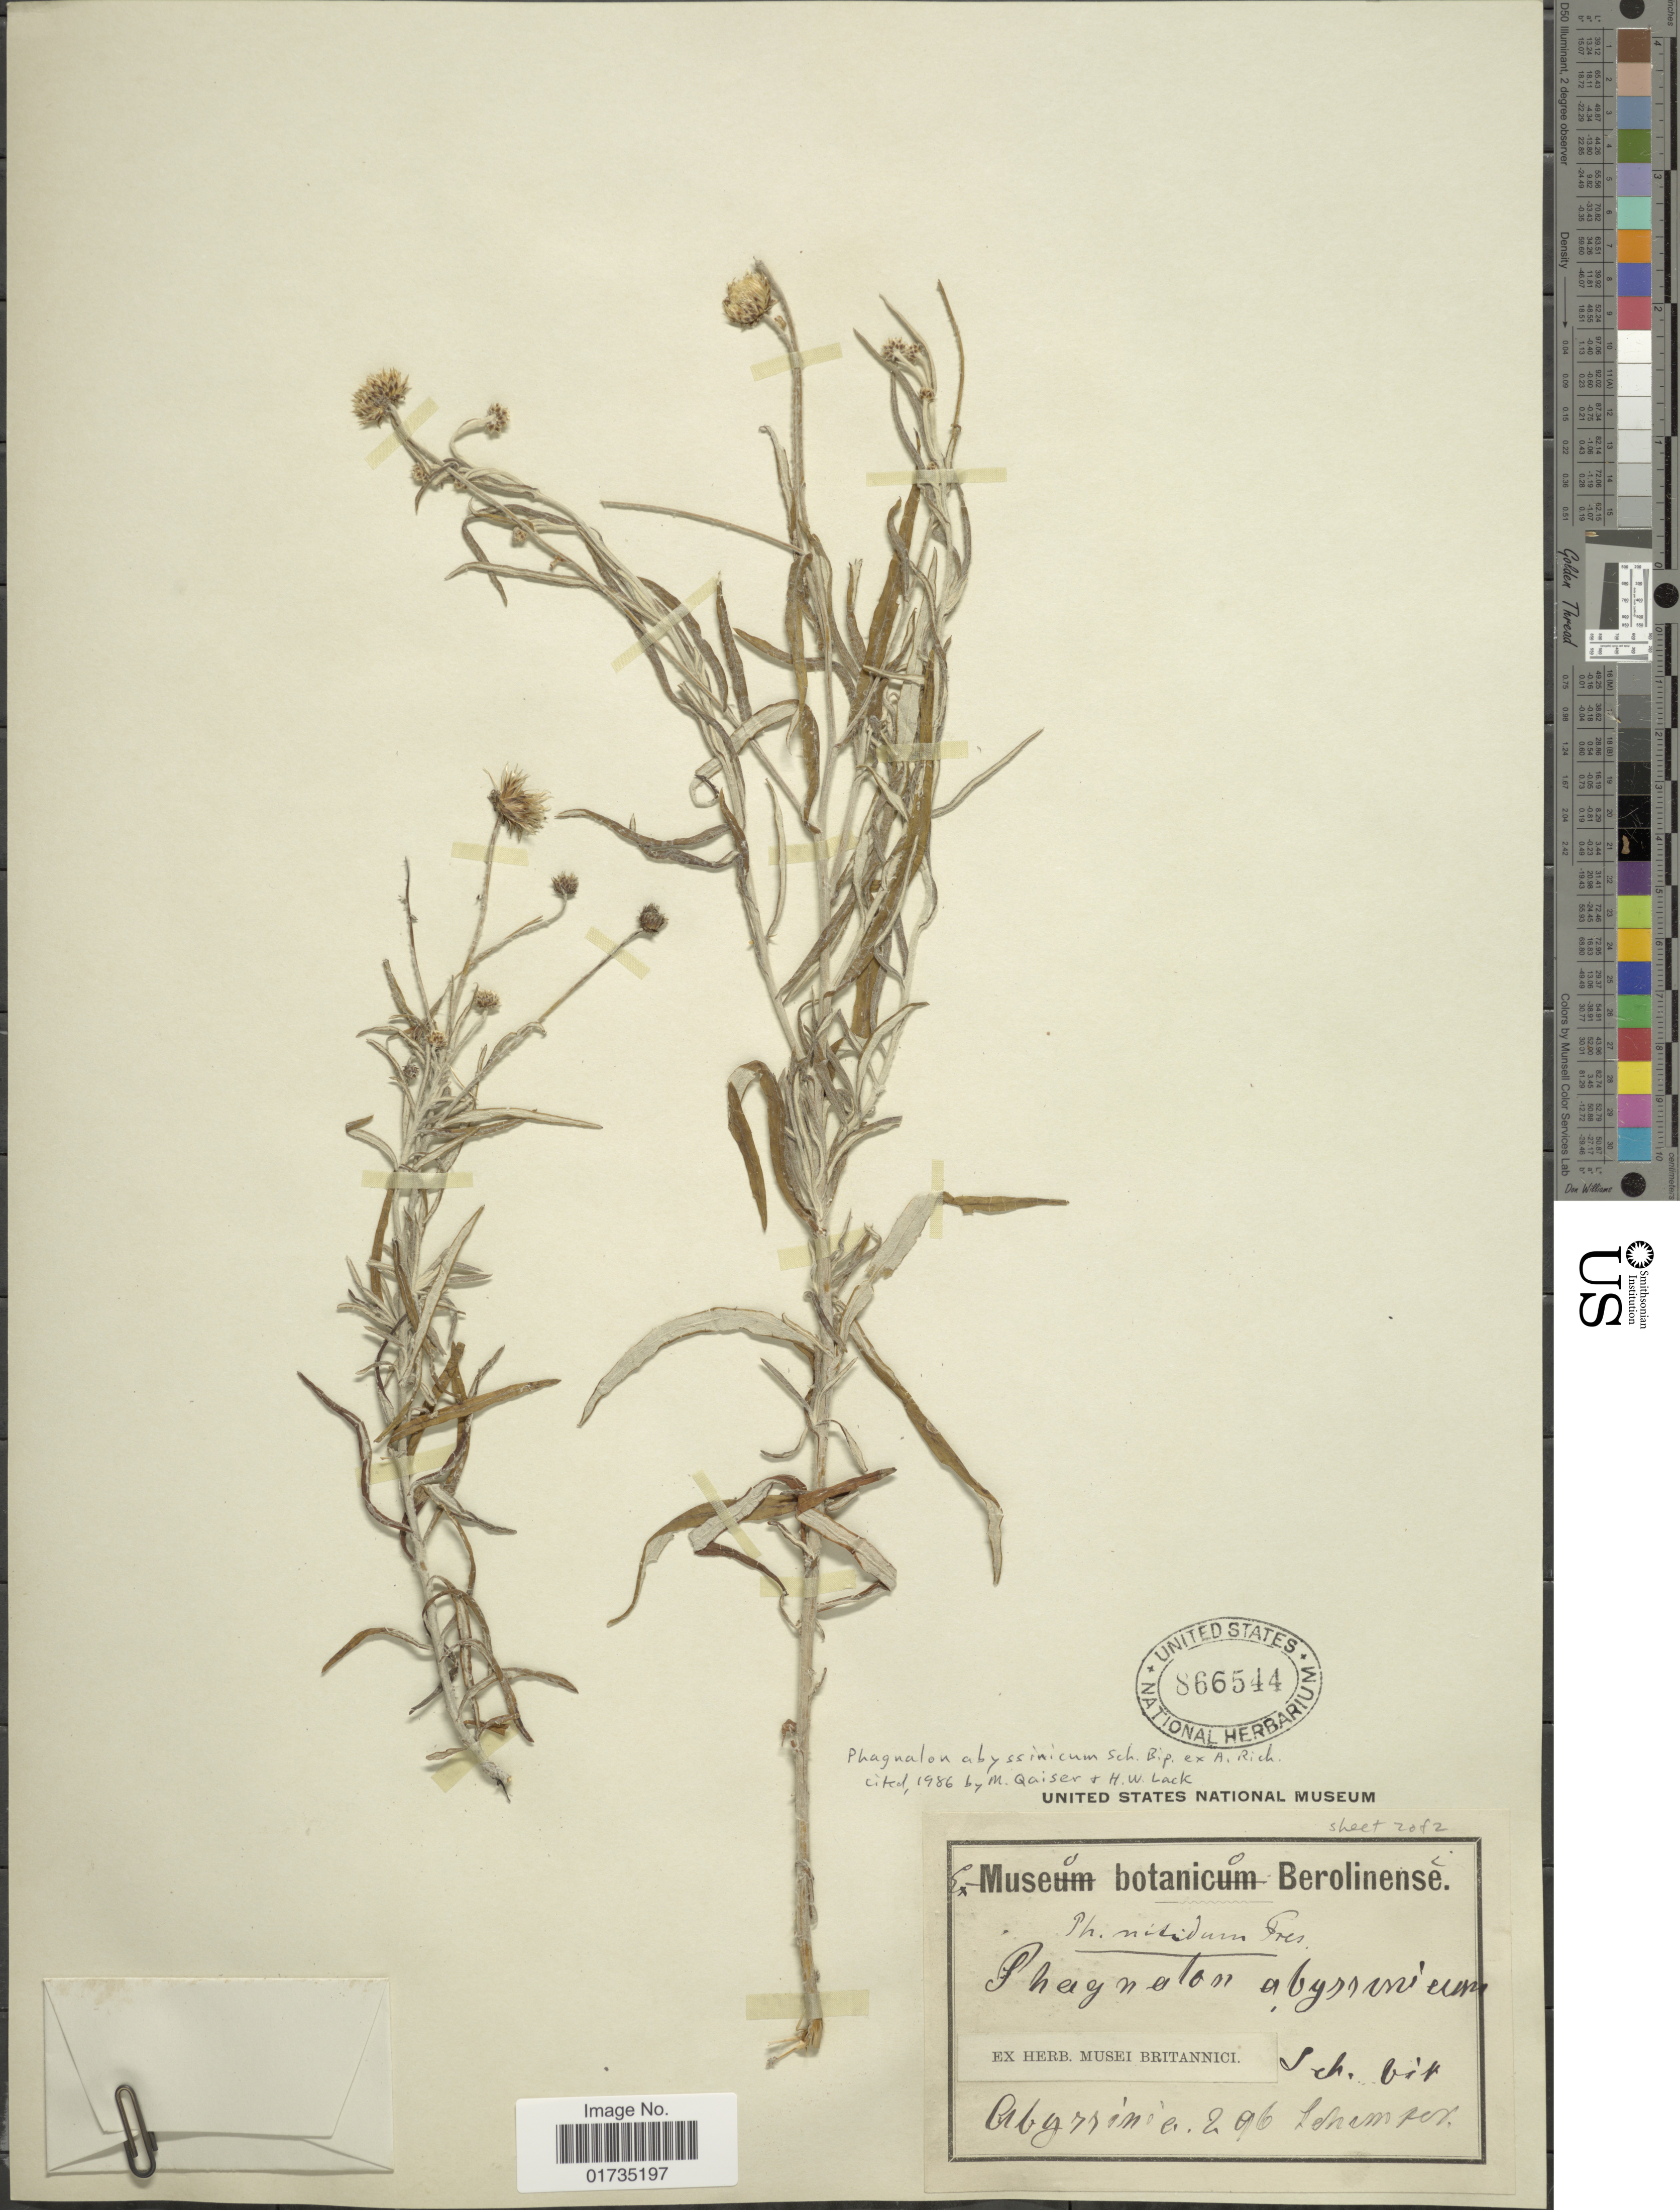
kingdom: Plantae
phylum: Tracheophyta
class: Magnoliopsida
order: Asterales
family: Asteraceae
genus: Phagnalon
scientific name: Phagnalon abyssinicum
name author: Sch. Bip. ex A. Rich.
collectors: -. Schimper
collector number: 296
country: Eritrea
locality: Abyssinia.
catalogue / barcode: US 866544